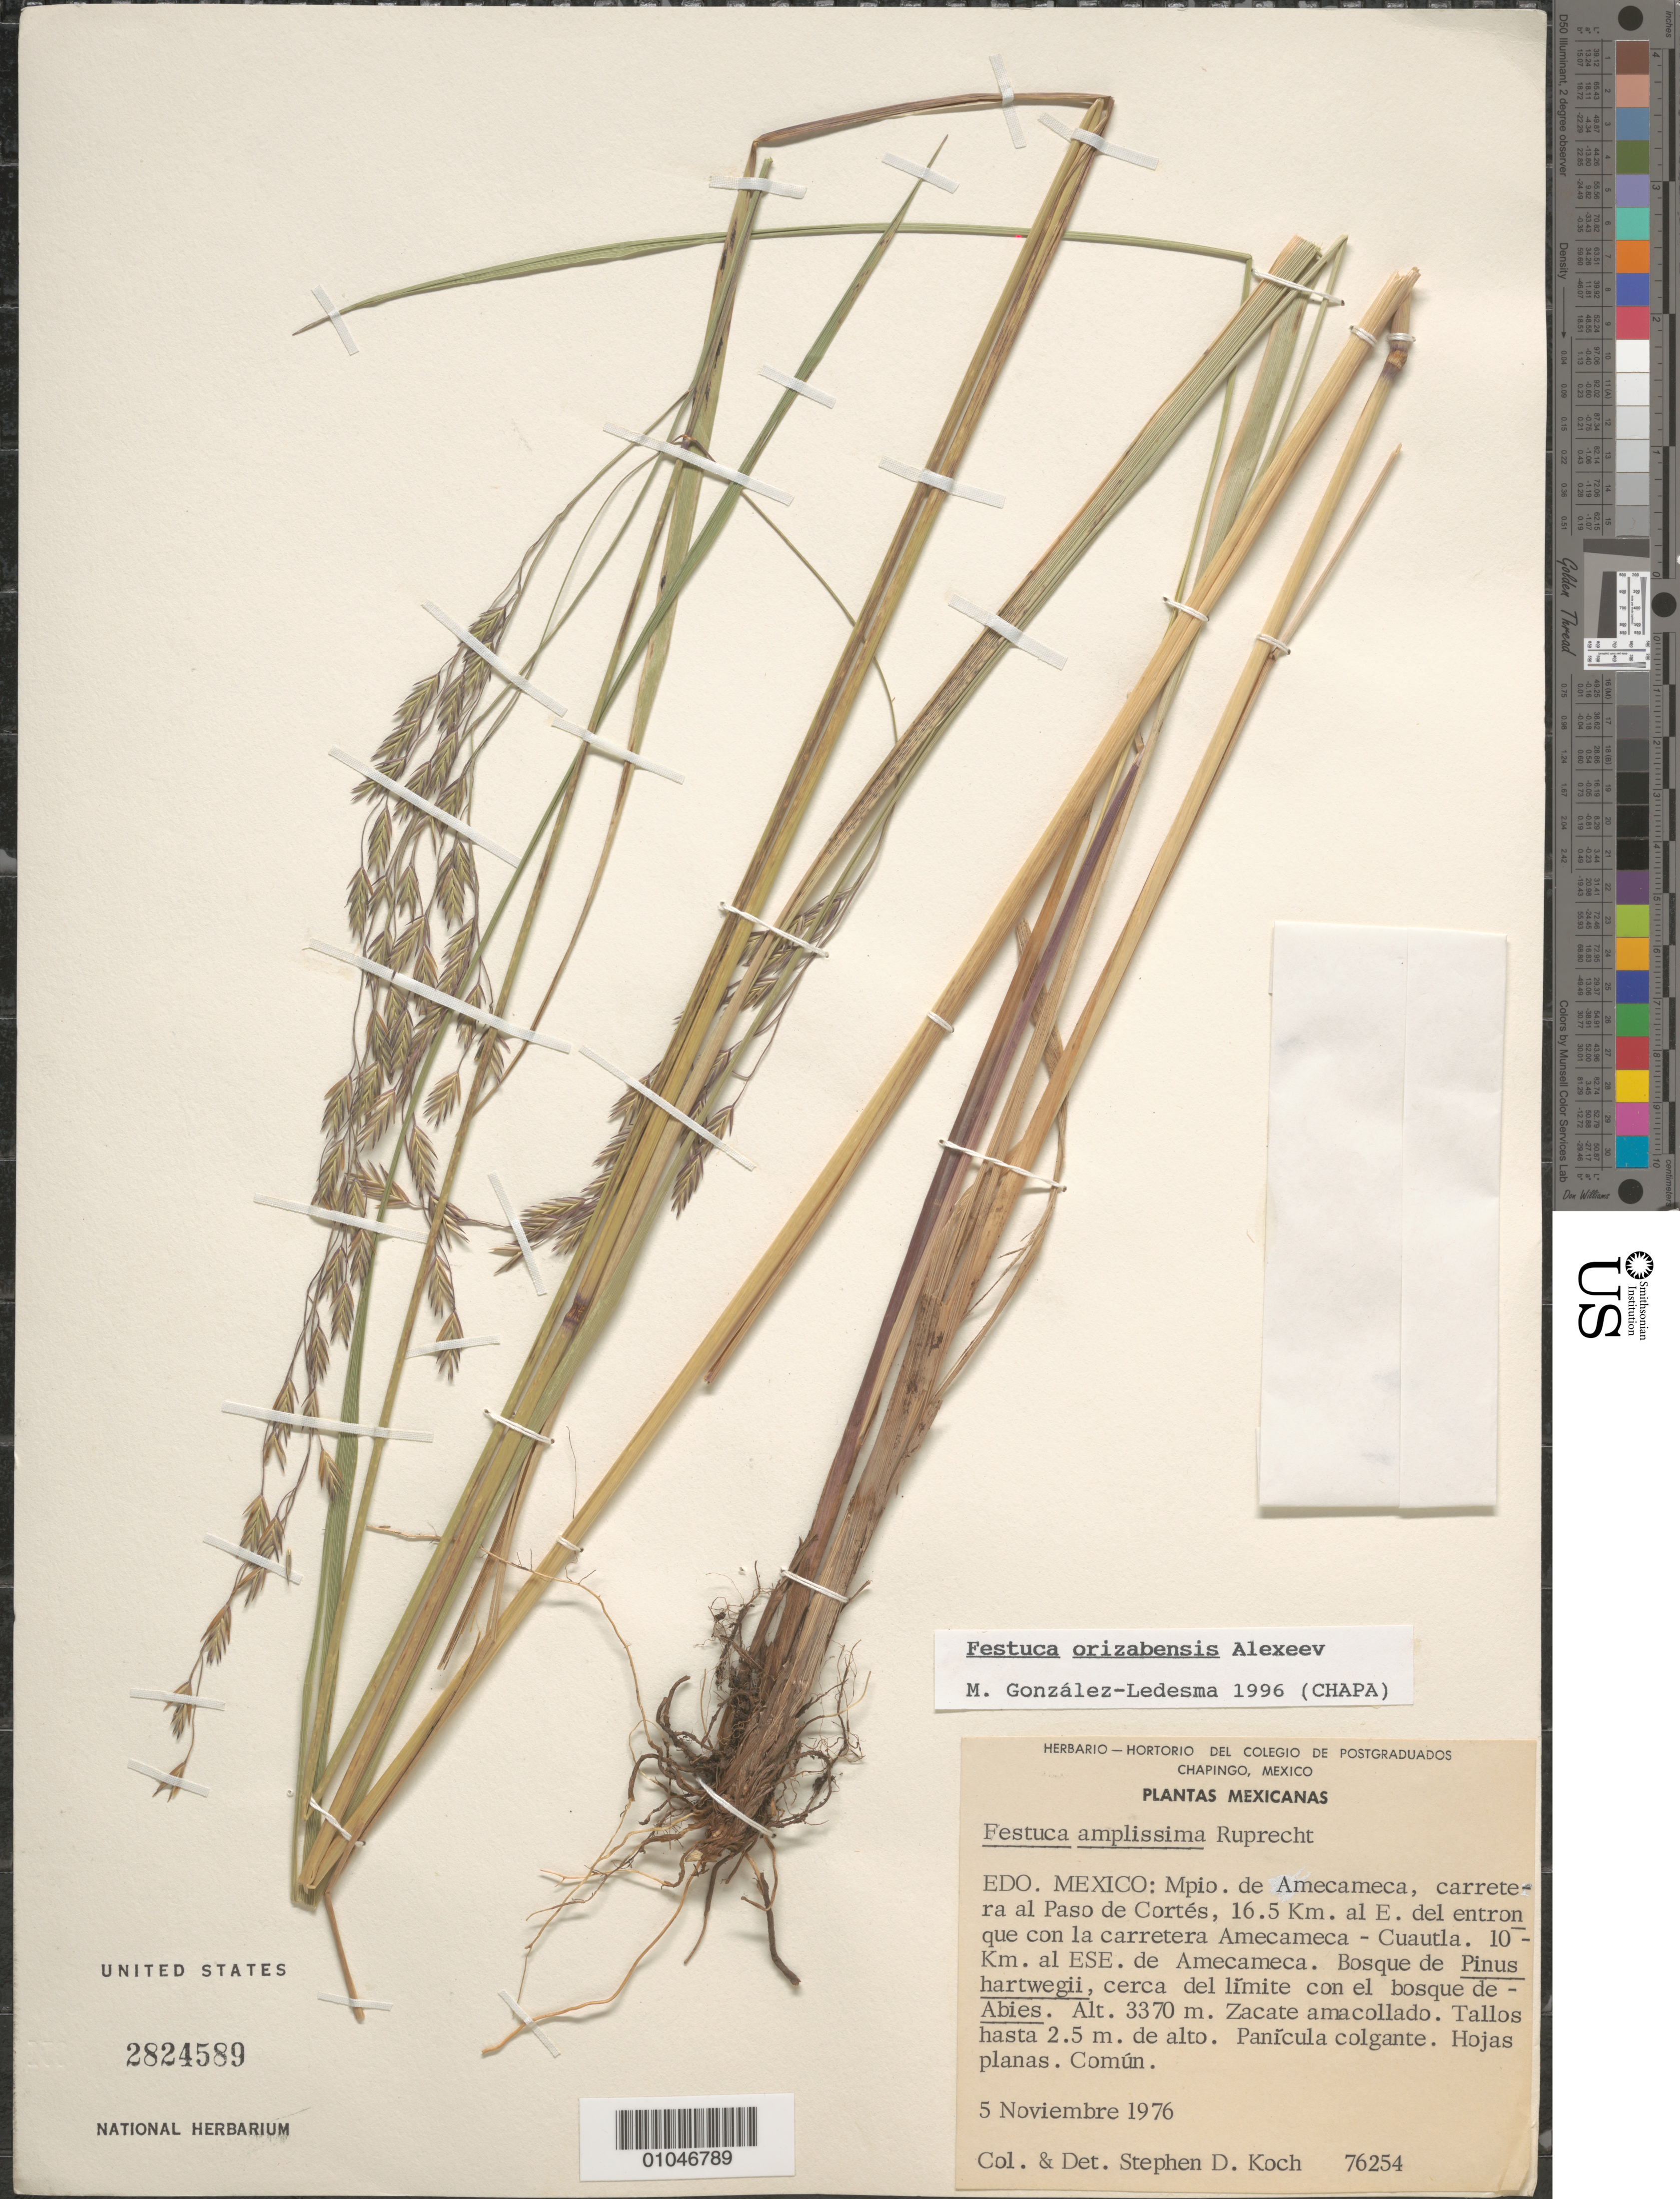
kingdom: Plantae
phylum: Tracheophyta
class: Liliopsida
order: Poales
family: Poaceae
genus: Festuca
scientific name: Festuca orizabensis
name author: E.B. Alexeev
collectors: S. D. Koch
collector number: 76254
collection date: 1976-11-05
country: Mexico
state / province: México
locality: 16.5 km al E del entronque con la carretera Amecameca-Cuautla, Mpio. de Amecameca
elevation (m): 3370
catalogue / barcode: US 2824589